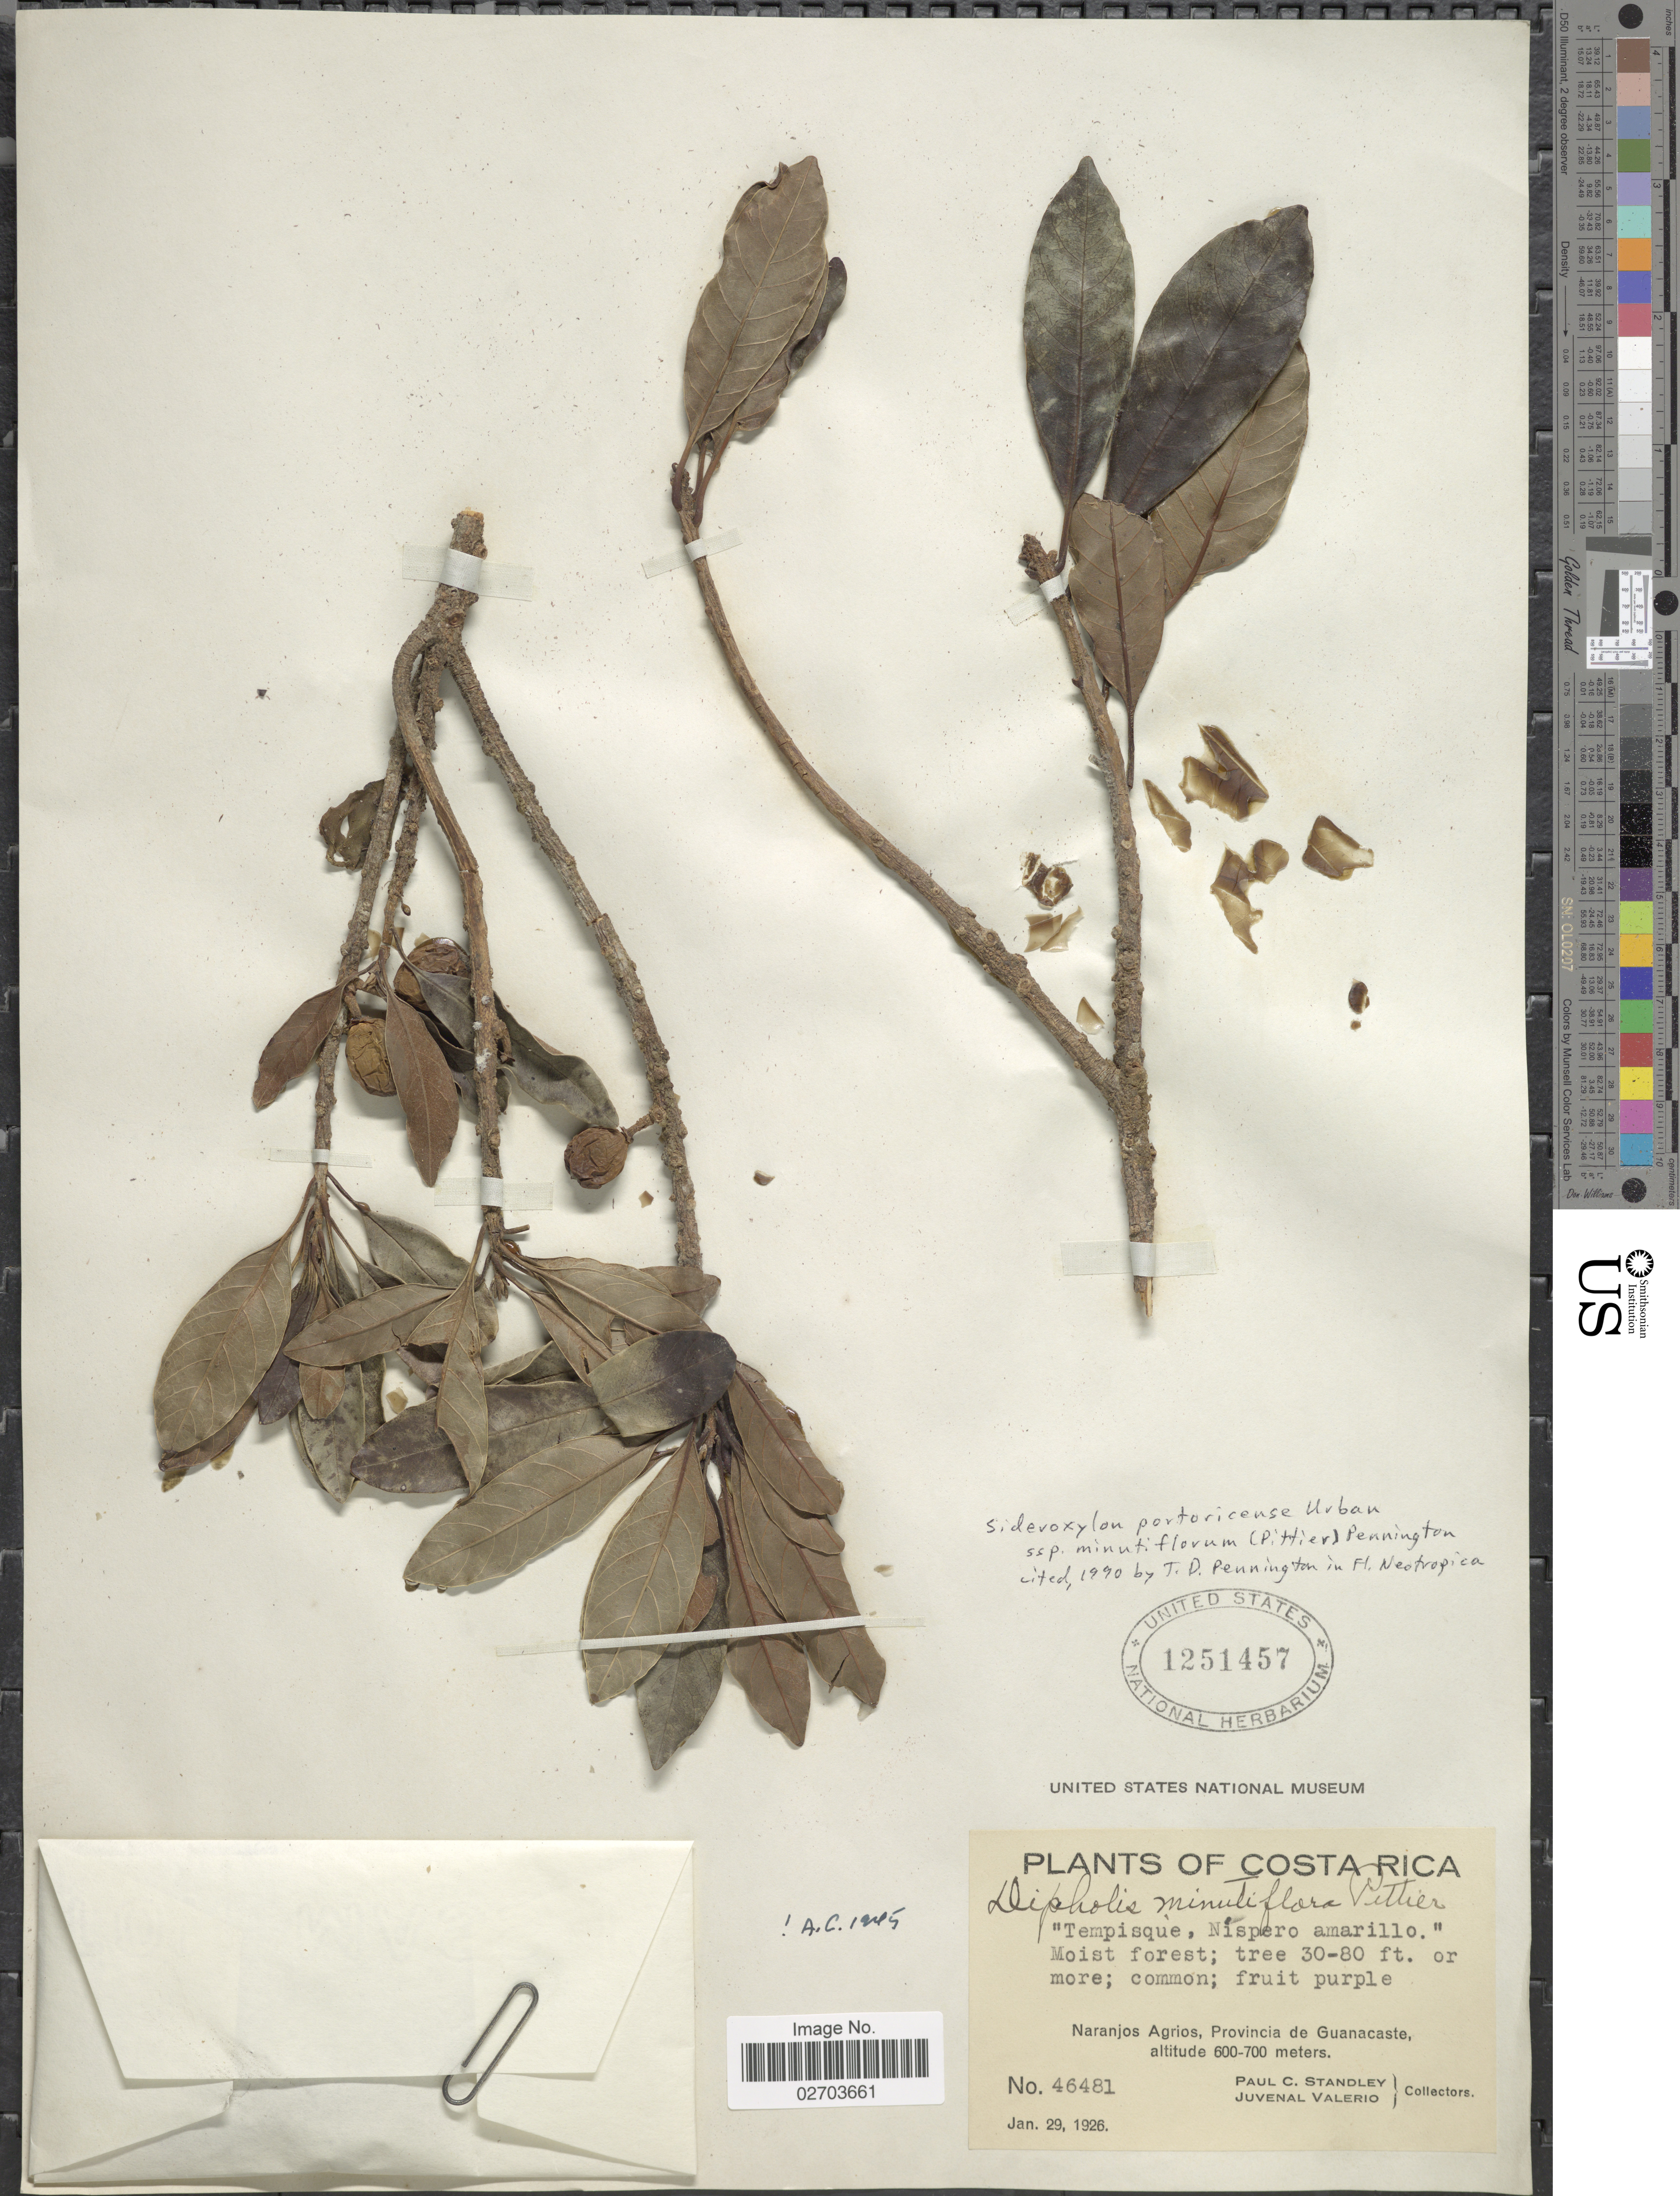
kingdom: Plantae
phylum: Tracheophyta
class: Magnoliopsida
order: Ericales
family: Sapotaceae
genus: Sideroxylon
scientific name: Sideroxylon portoricense subsp. minutiflorum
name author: (Pittier) T.D. Penn.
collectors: P. C. Standley & J. Valerio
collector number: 46481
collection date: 1926-01-29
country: Costa Rica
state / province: Guanacaste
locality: Naranjos Agrios.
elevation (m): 600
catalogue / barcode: US 1251457